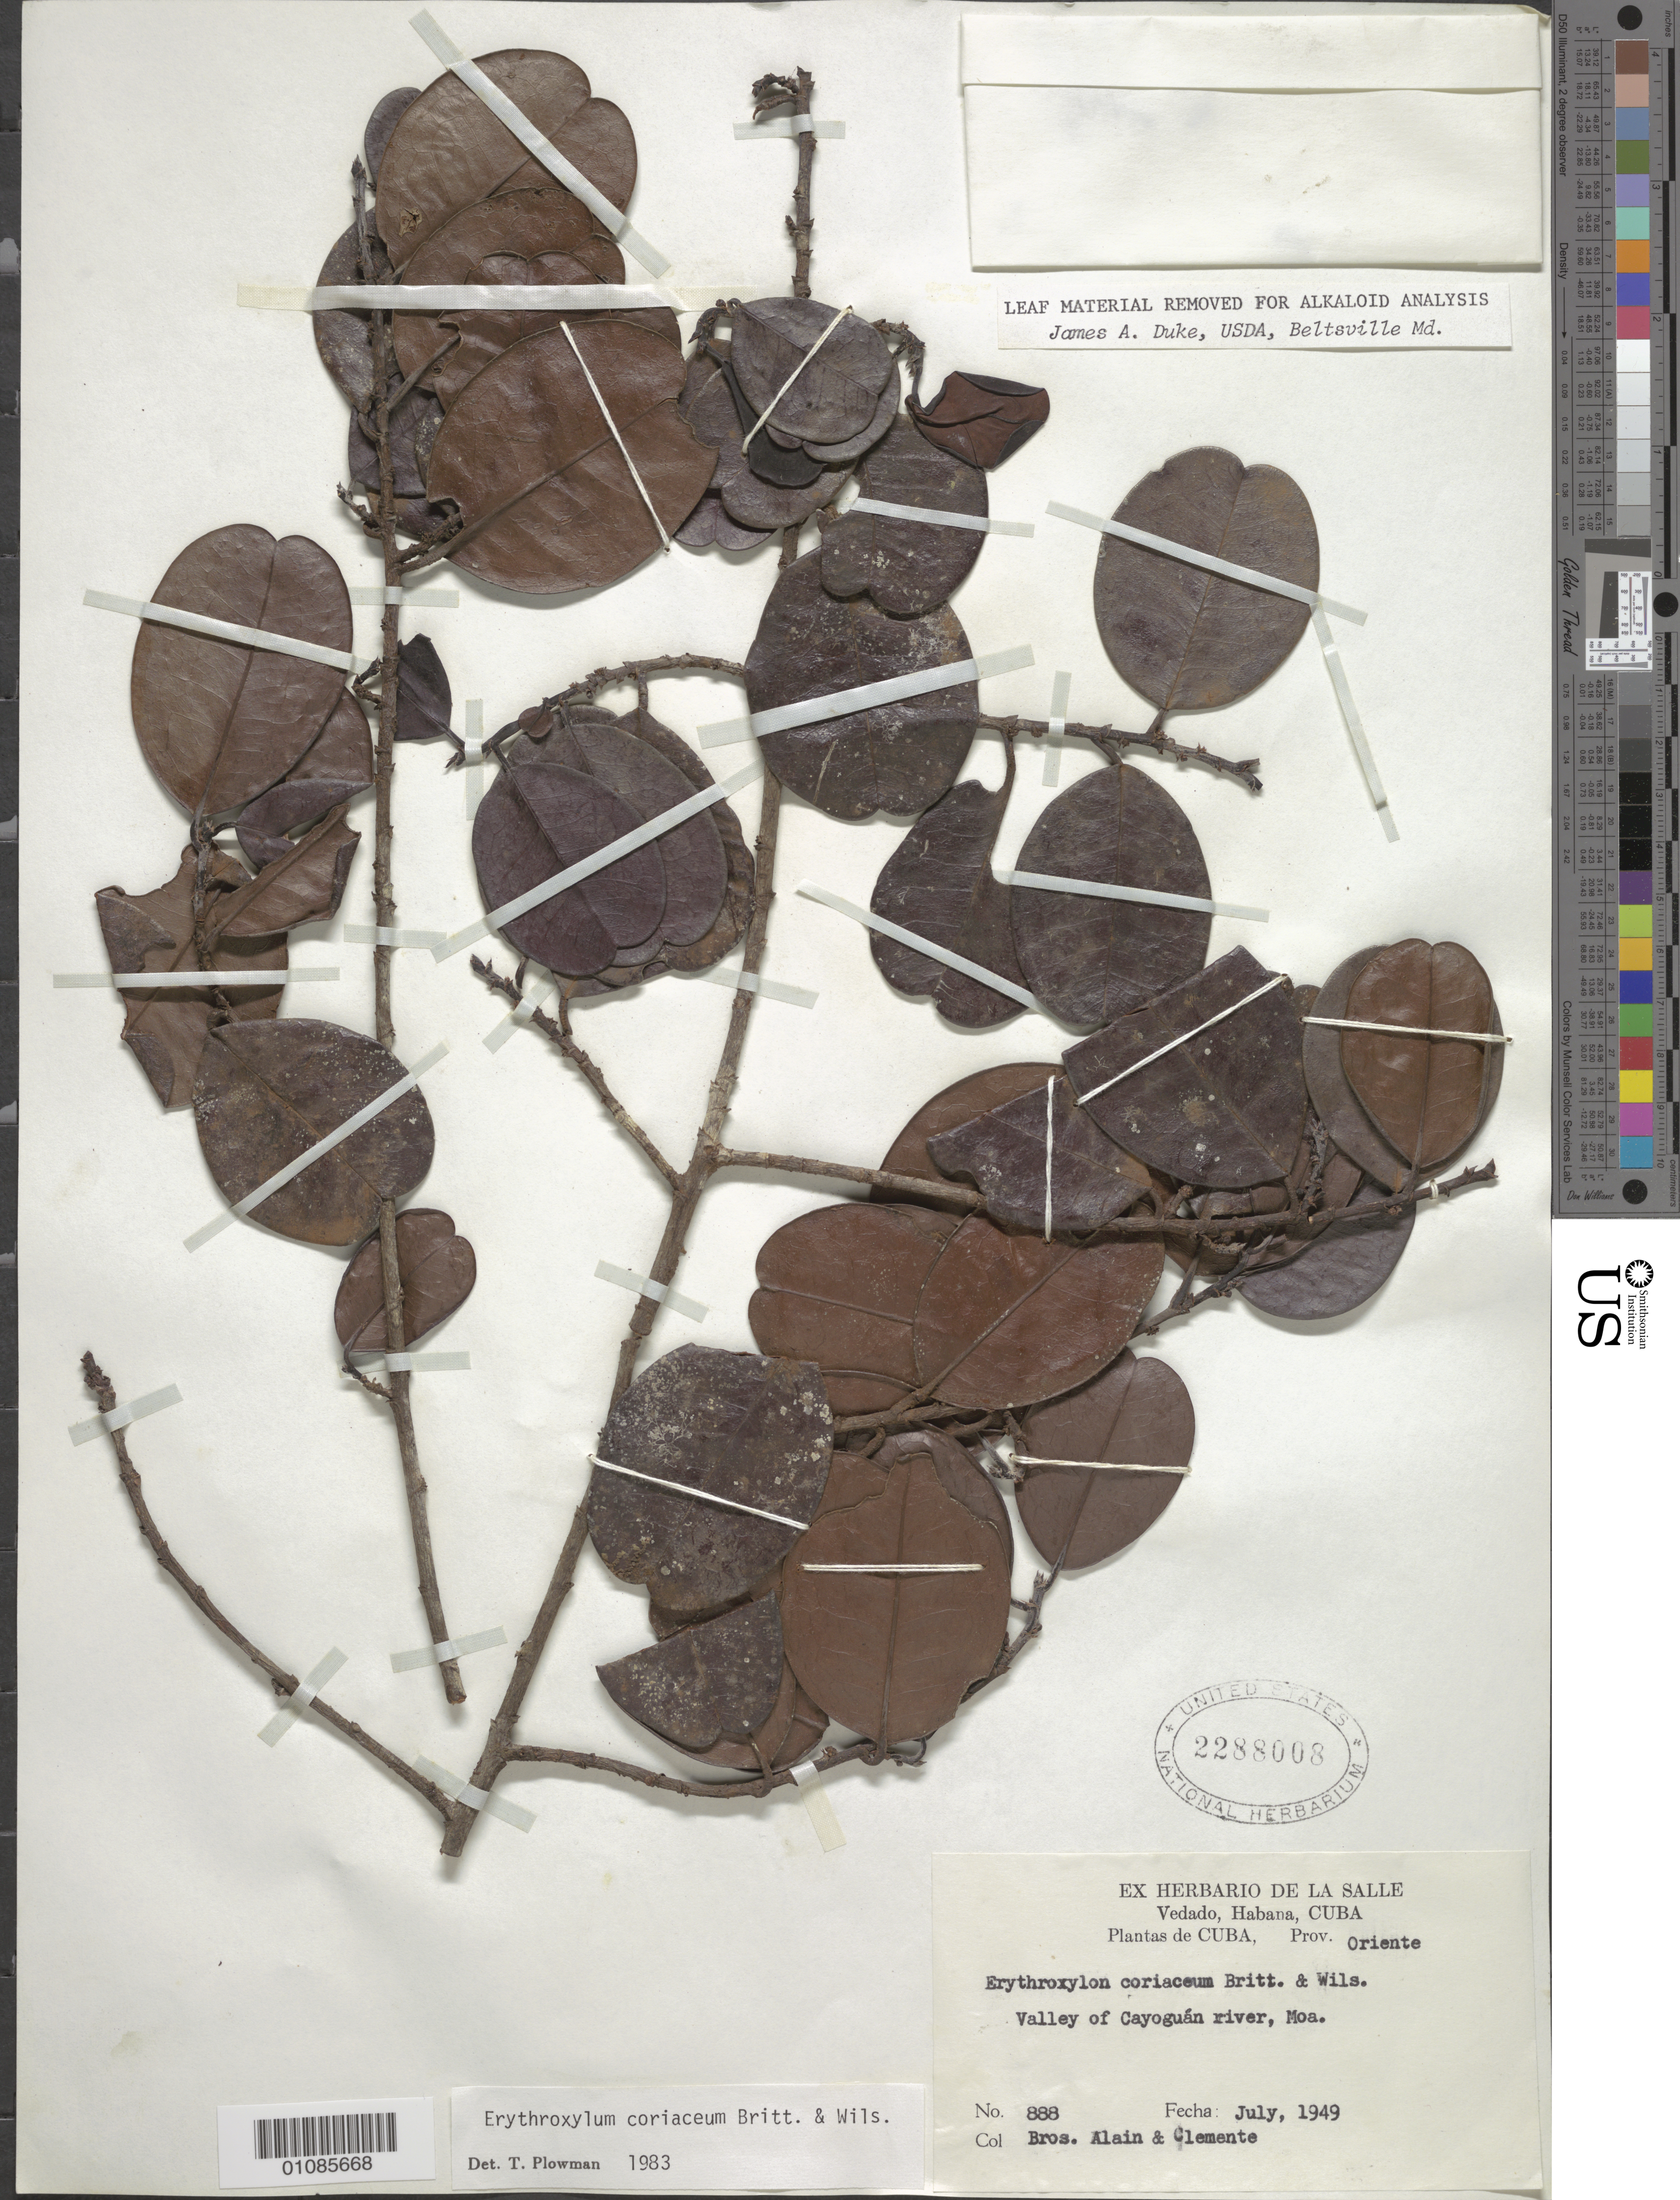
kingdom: Plantae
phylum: Tracheophyta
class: Magnoliopsida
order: Malpighiales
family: Erythroxylaceae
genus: Erythroxylum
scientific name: Erythroxylum confusum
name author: Britton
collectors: A. H. Liogier & Bro. Clemente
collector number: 888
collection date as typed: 09 Jul 1949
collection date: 1949-07-09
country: Cuba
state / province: Holguín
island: Cuba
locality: Valley of Cayoguan River, Moa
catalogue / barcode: US 2288008